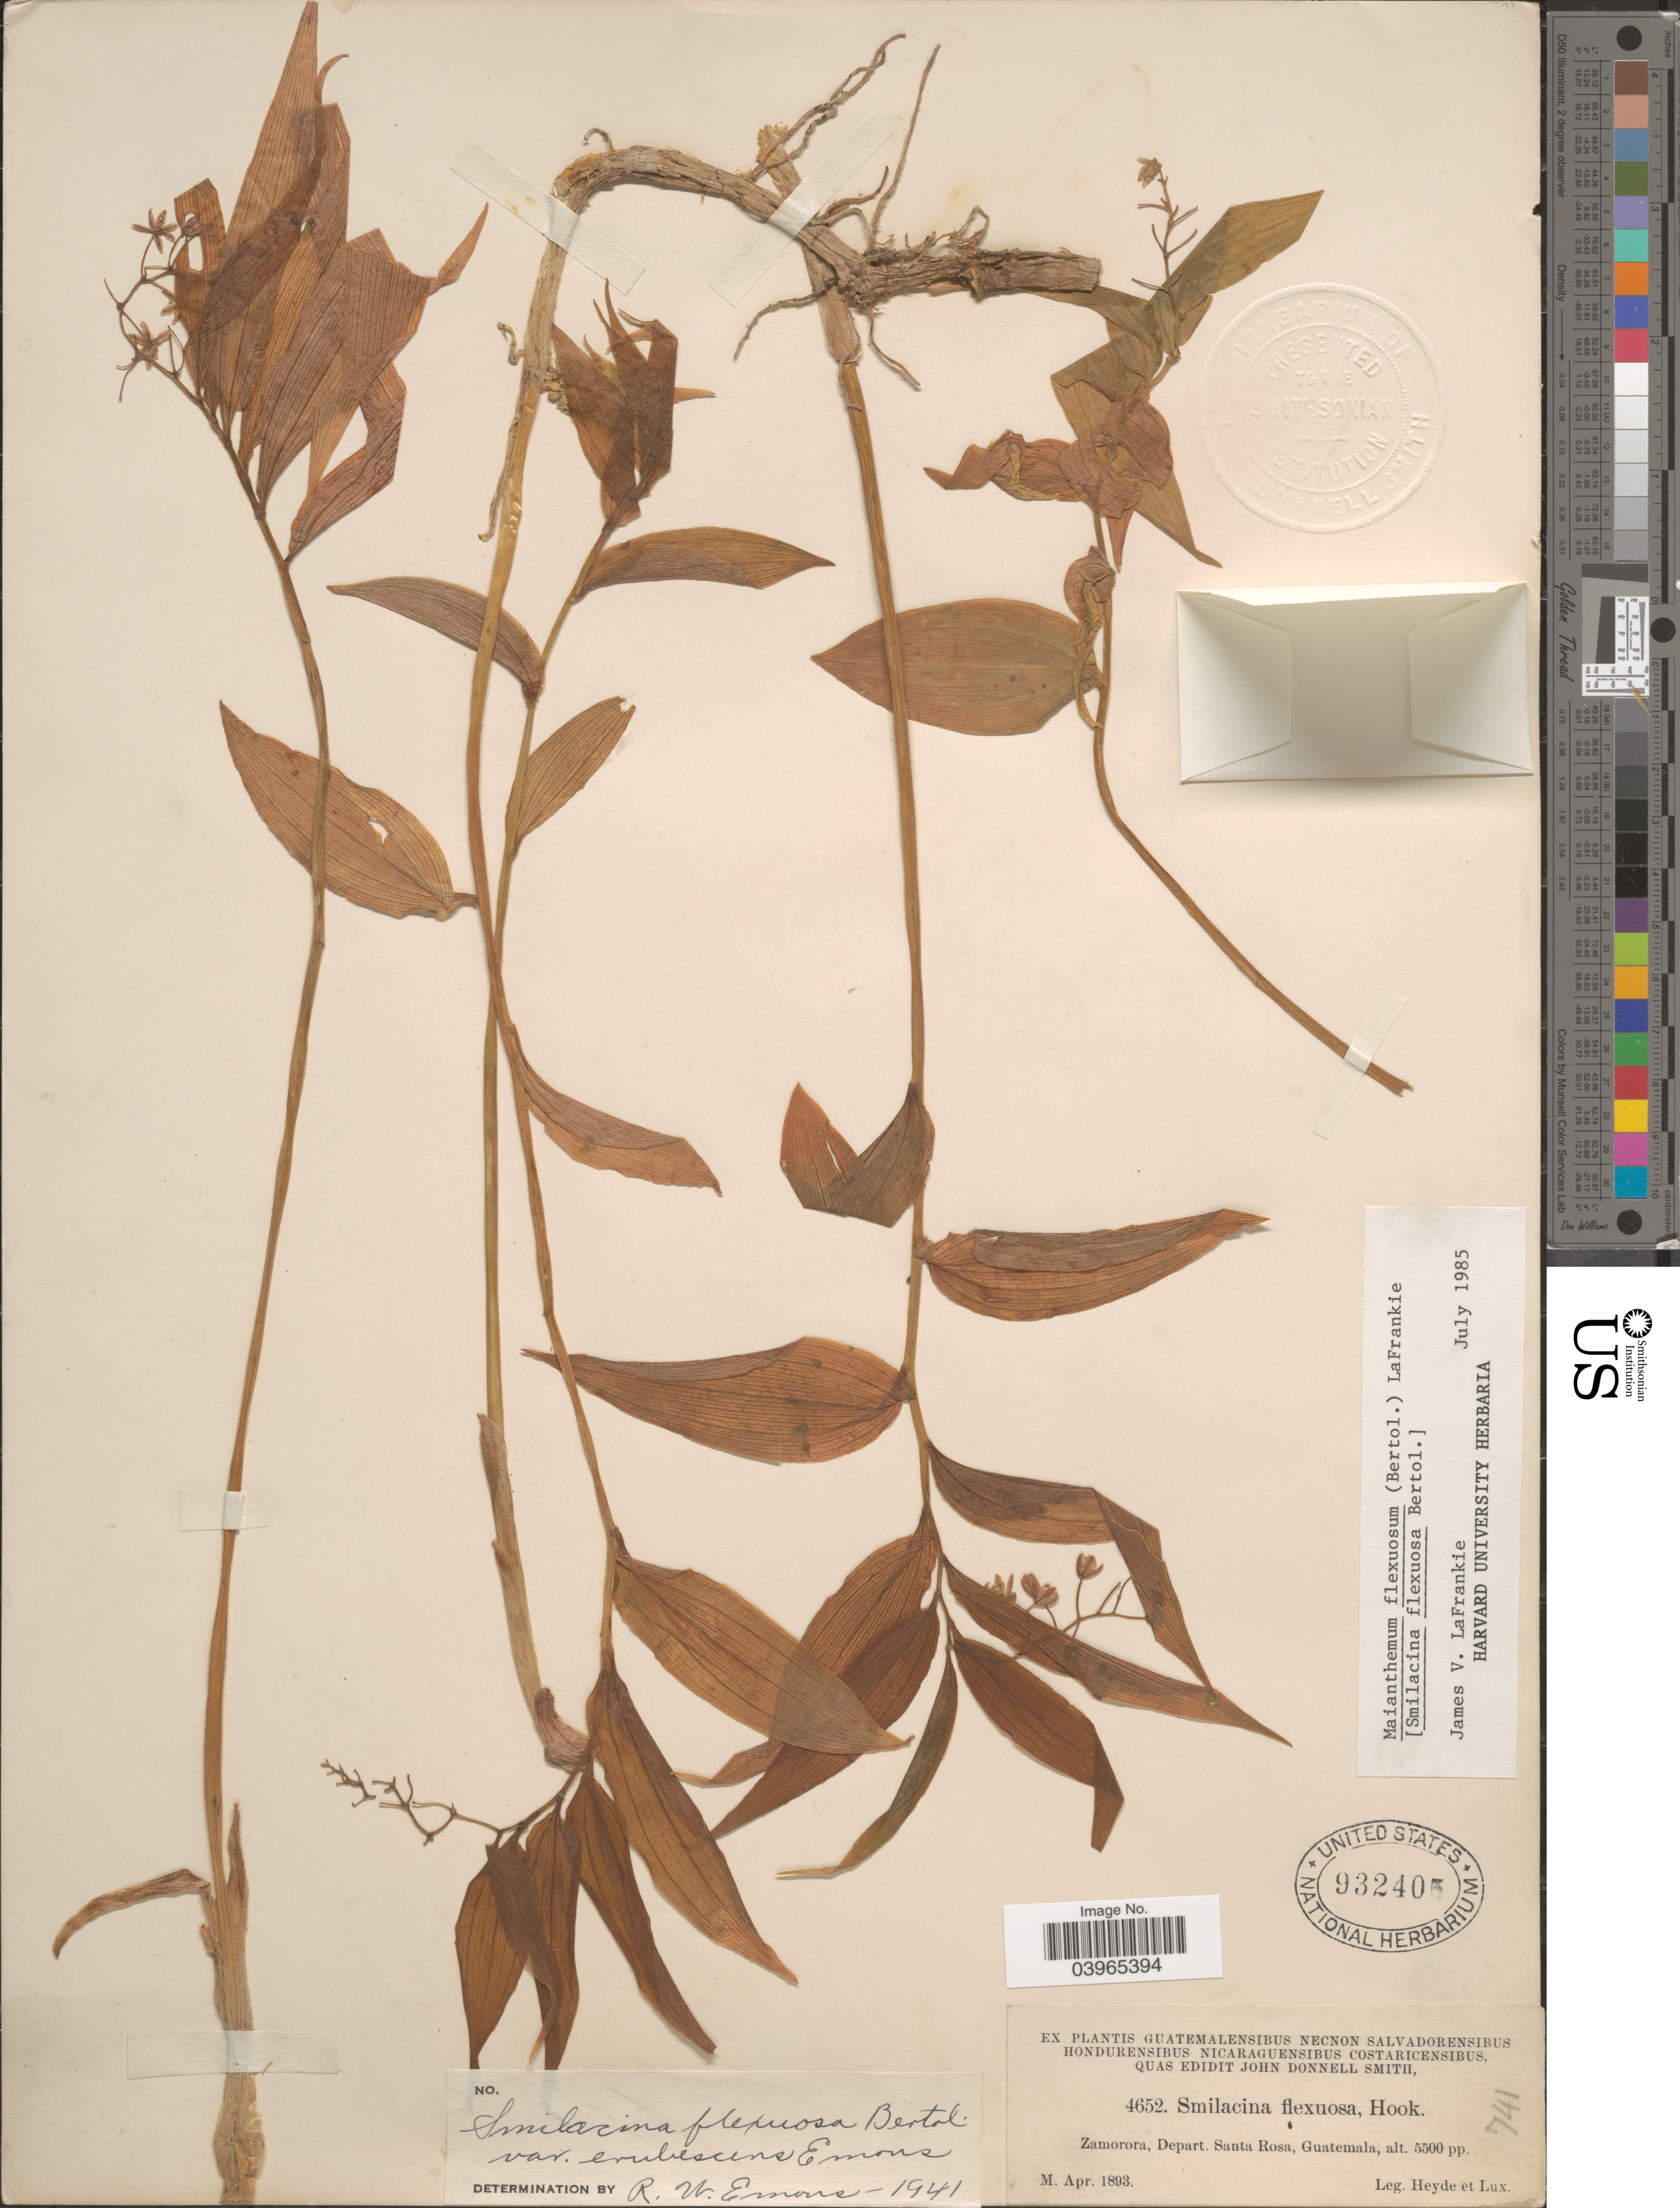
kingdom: Plantae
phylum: Tracheophyta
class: Liliopsida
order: Asparagales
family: Asparagaceae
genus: Maianthemum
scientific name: Maianthemum flexuosum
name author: (Bertol.) LaFrankie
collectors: Heyde & Lux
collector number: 4652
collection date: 1893-04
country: Guatemala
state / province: Santa Rosa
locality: Zamorora, Depart. Santa Rosa.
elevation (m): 1676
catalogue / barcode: US 932405